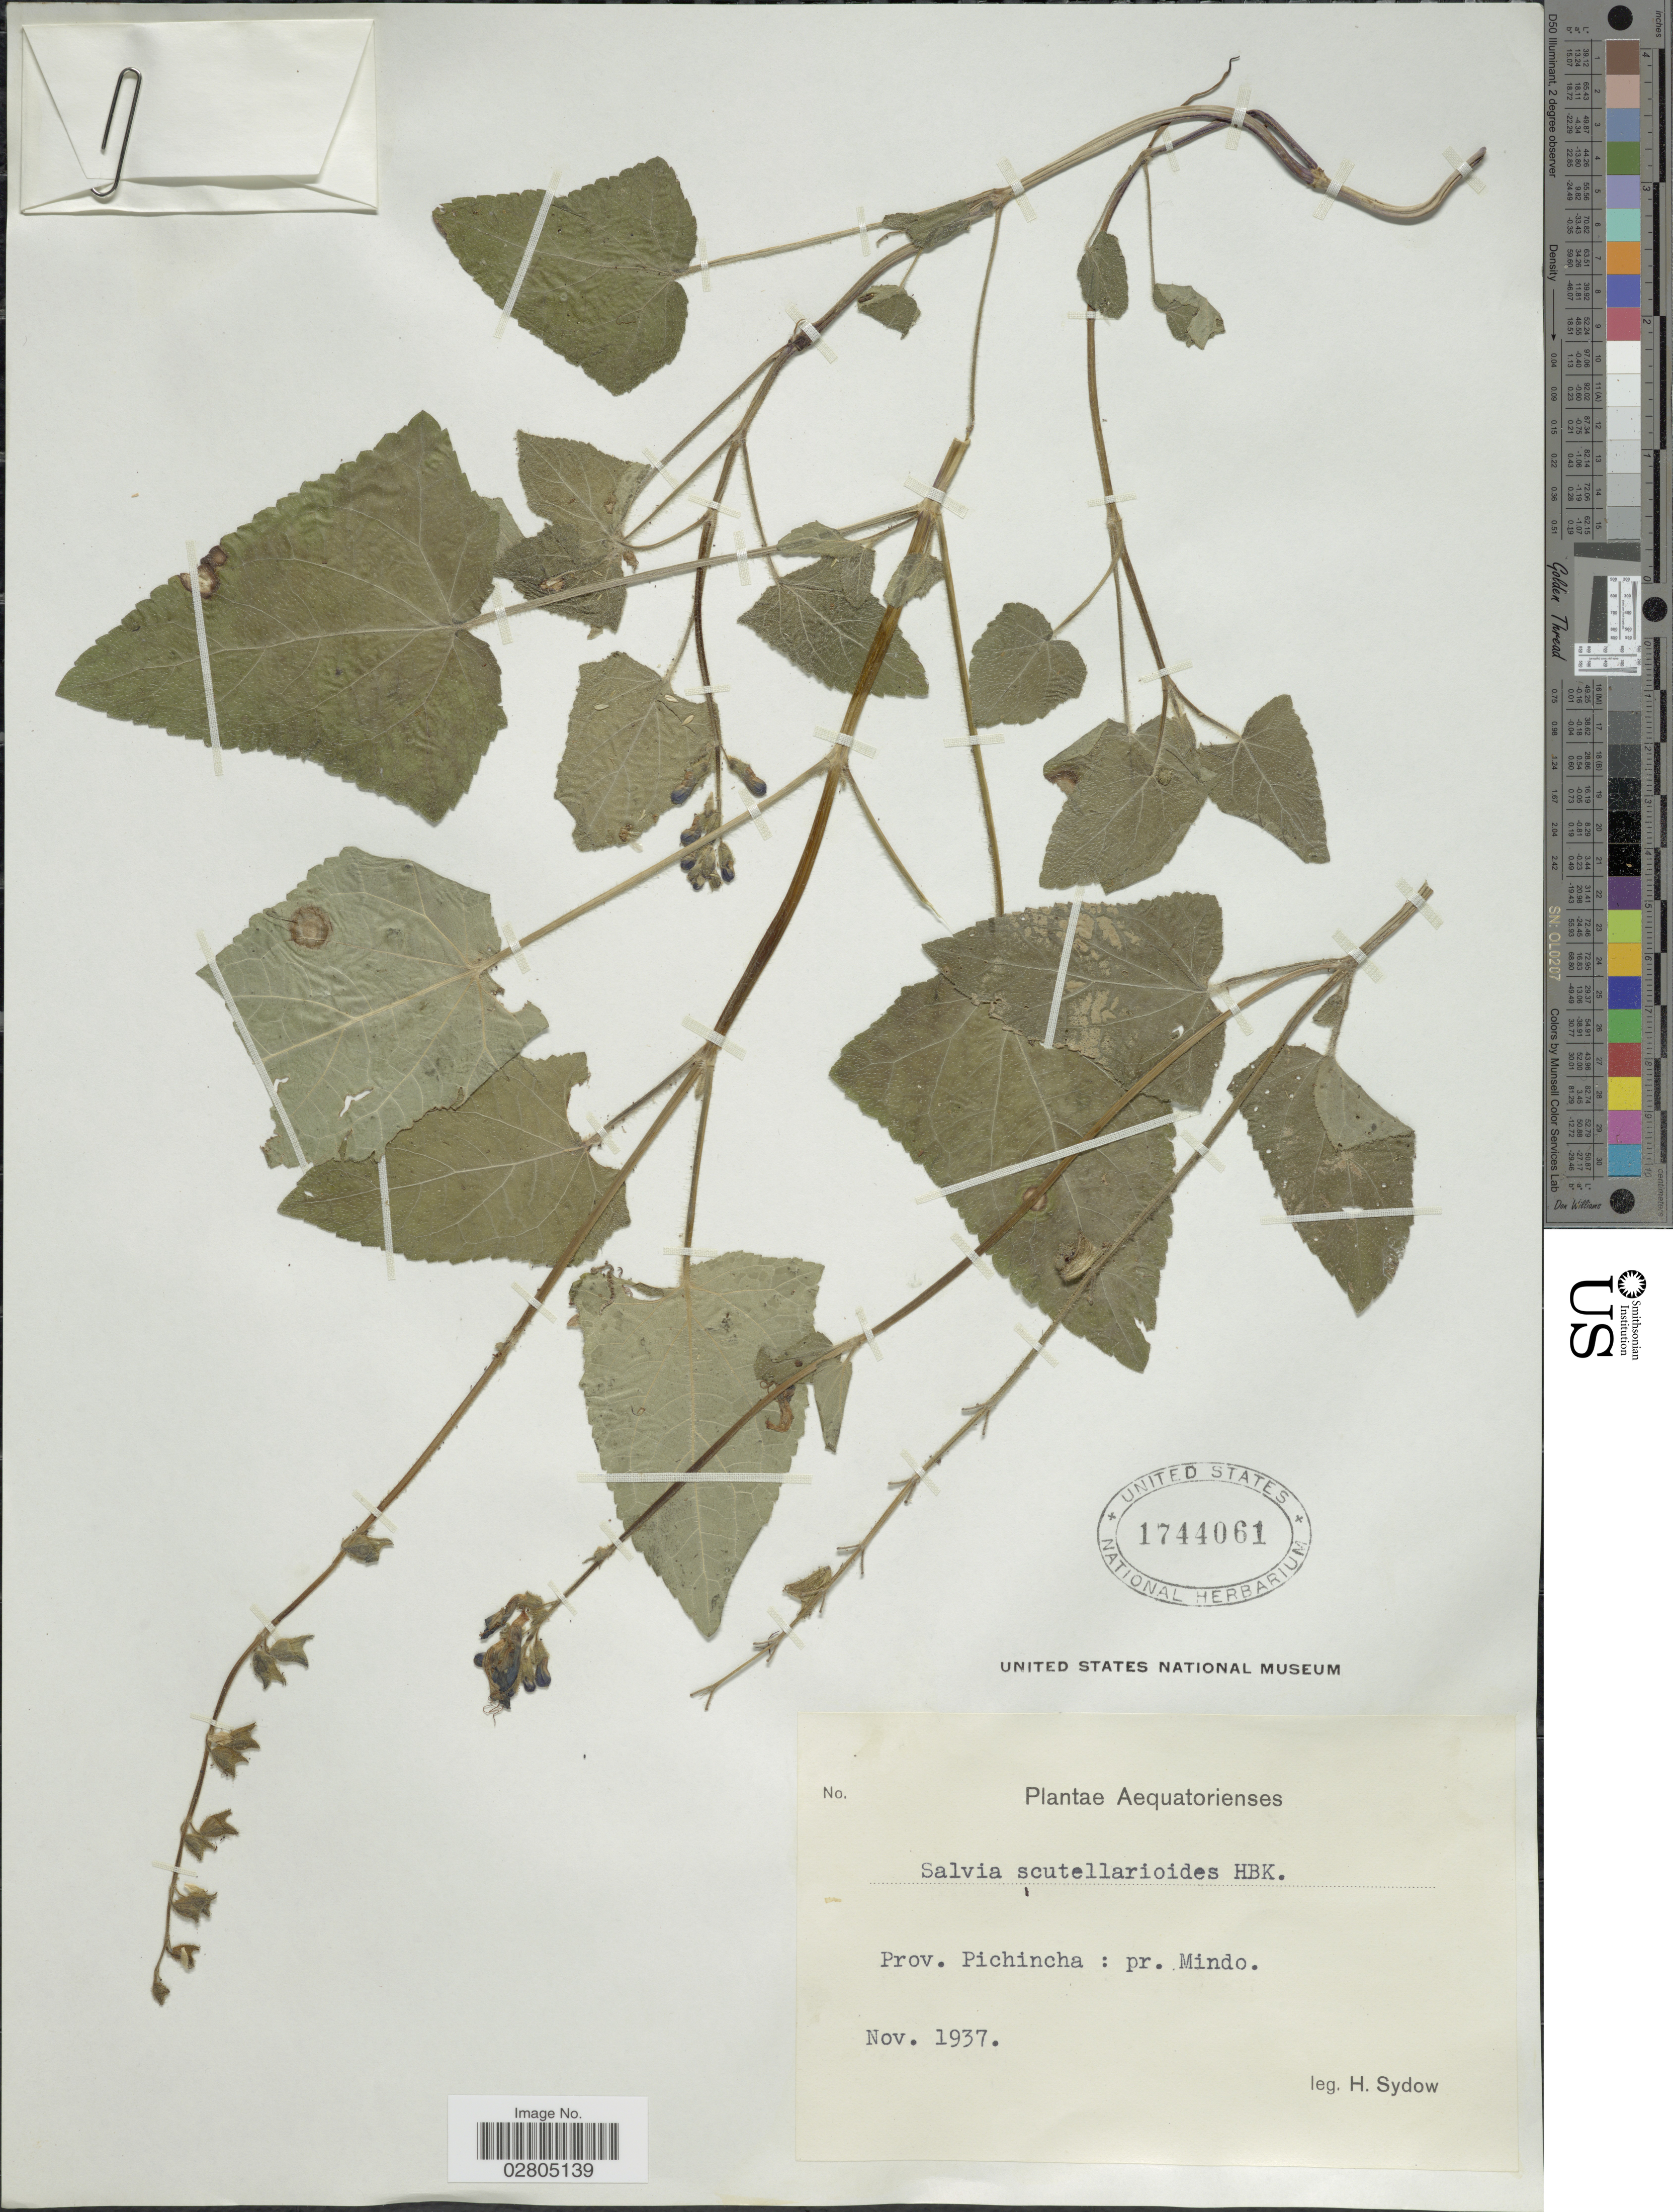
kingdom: Plantae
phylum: Tracheophyta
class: Magnoliopsida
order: Lamiales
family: Lamiaceae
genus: Salvia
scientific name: Salvia scutellarioides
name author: Kunth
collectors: H. Sydow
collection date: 1937-11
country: Ecuador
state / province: Pichincha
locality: Pr. Mindo.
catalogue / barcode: US 1744061